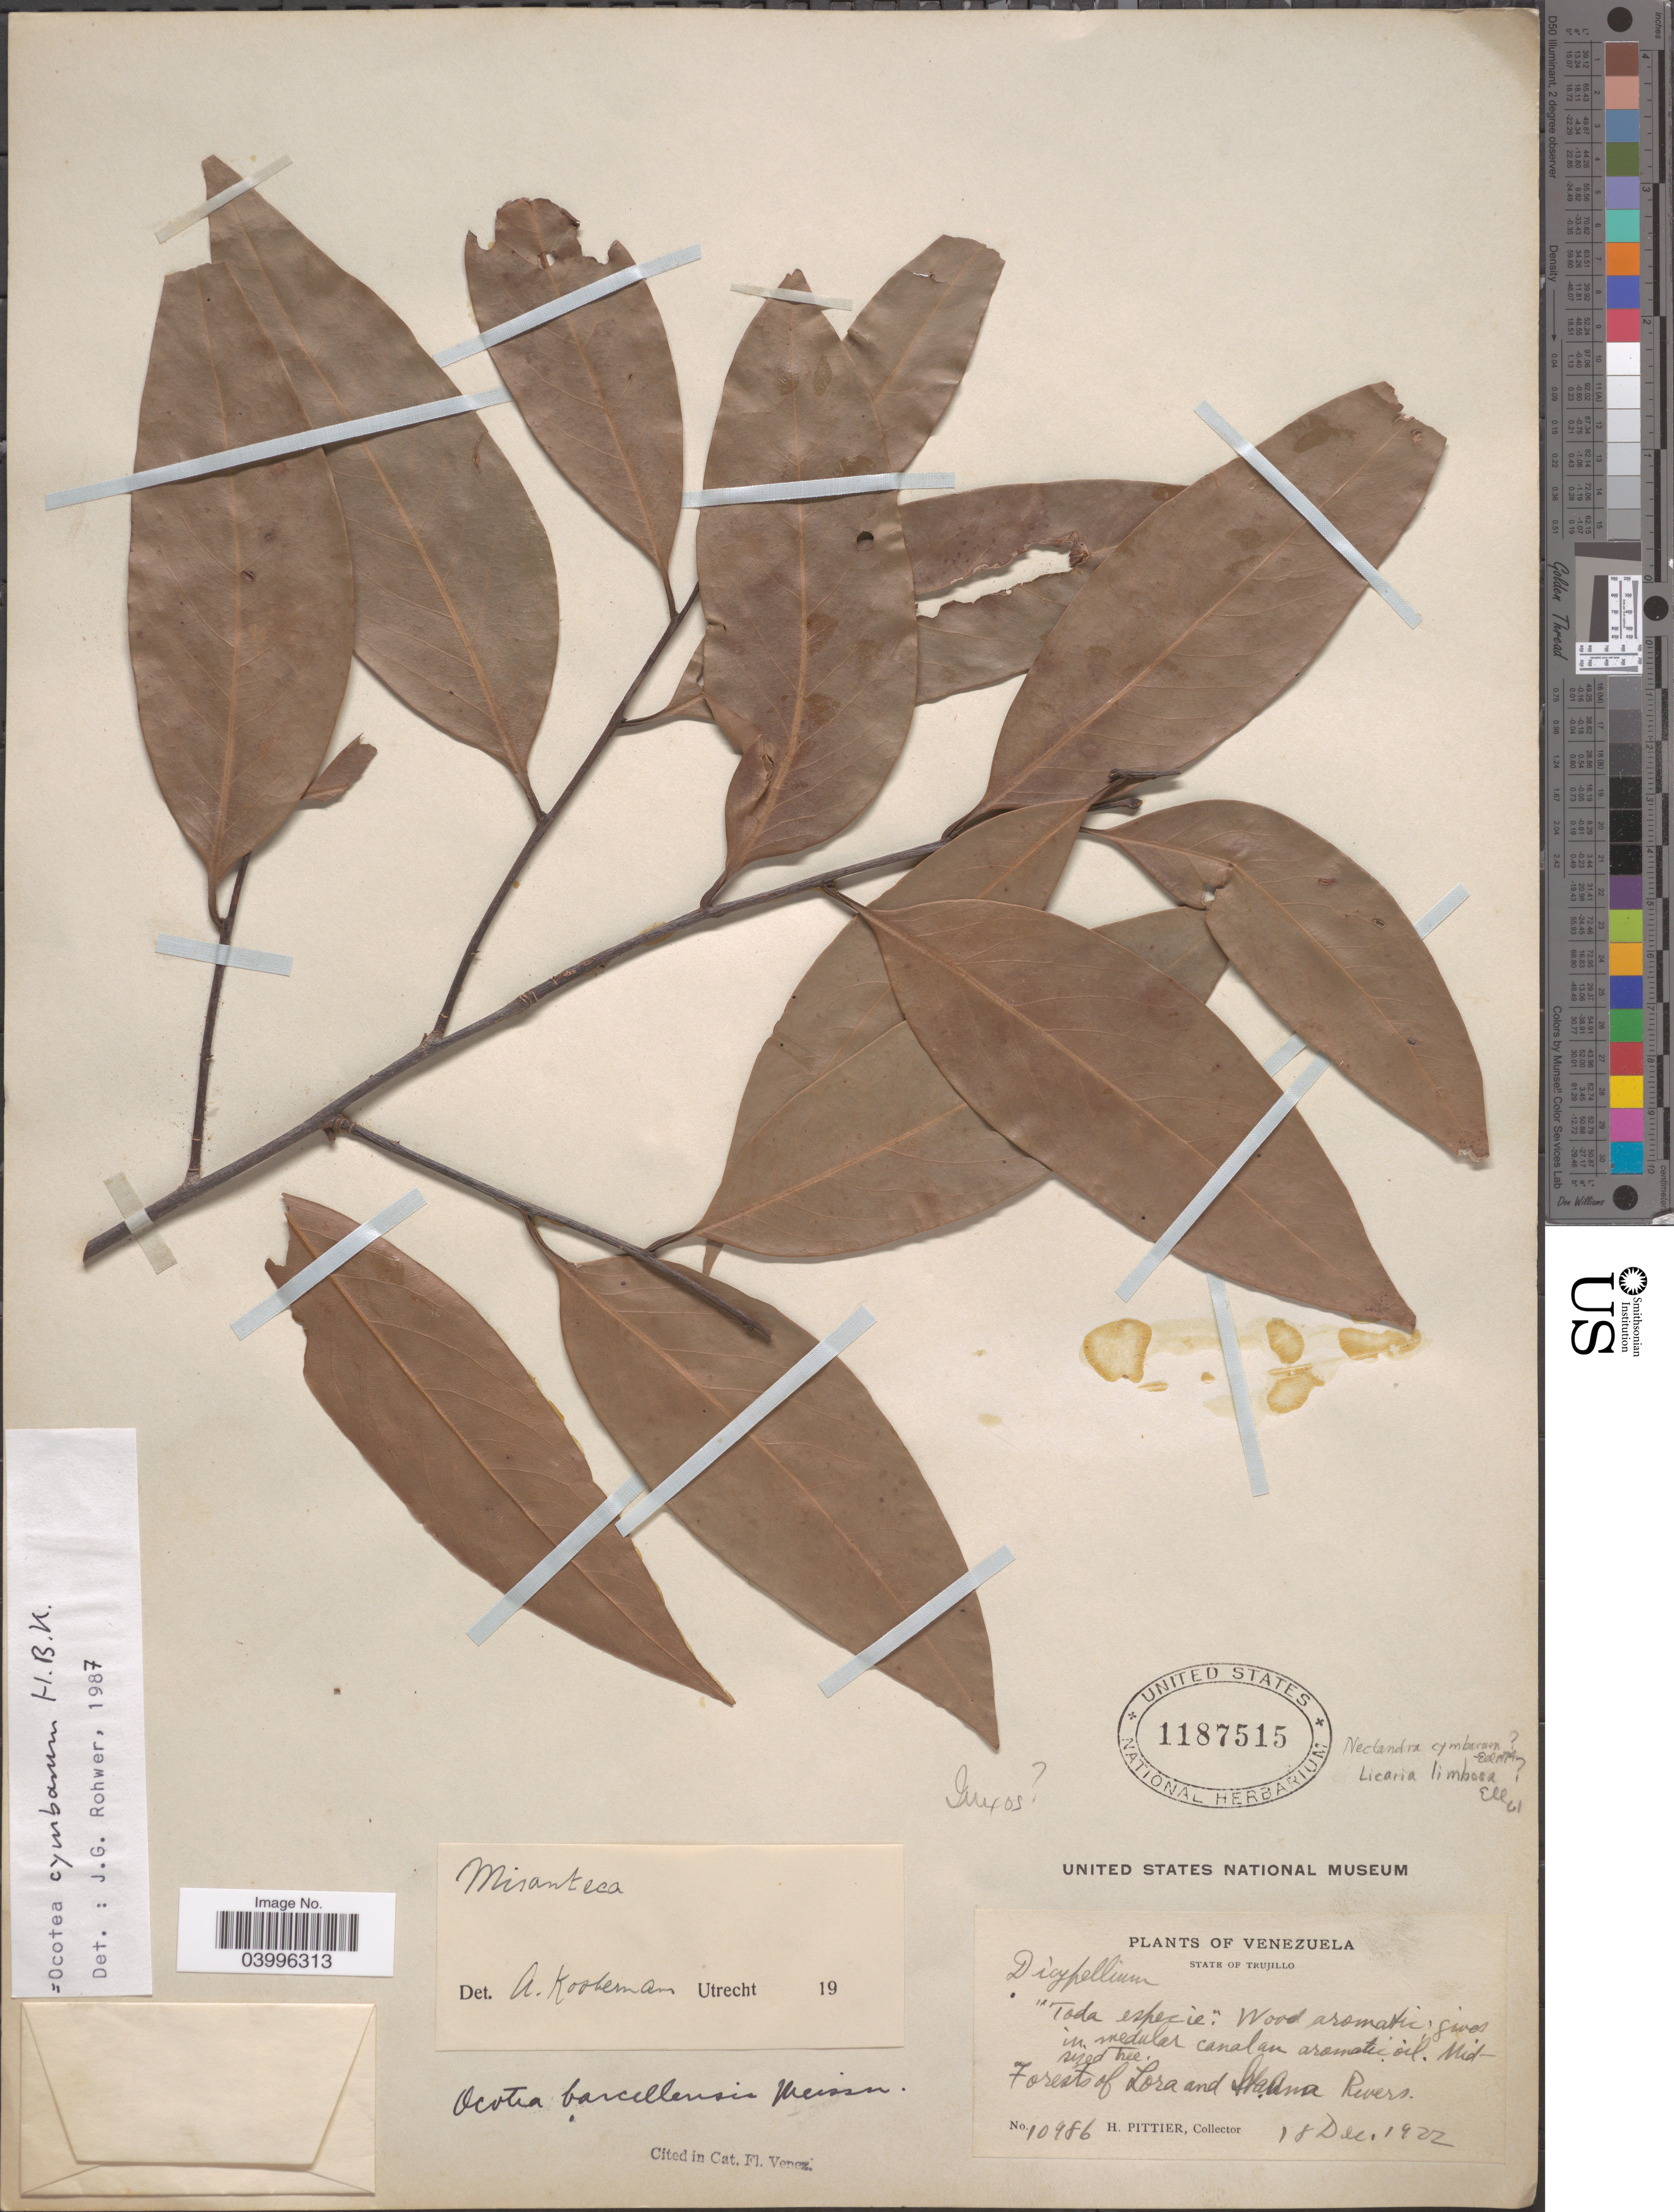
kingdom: Plantae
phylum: Tracheophyta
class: Magnoliopsida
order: Laurales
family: Lauraceae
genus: Ocotea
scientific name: Ocotea cymbarum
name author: Kunth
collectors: H. F. Pittier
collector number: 10986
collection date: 1922-12-18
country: Venezuela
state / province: Trujillo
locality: Forests of Lora and Sta. Ana Rivers.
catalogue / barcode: US 1187515